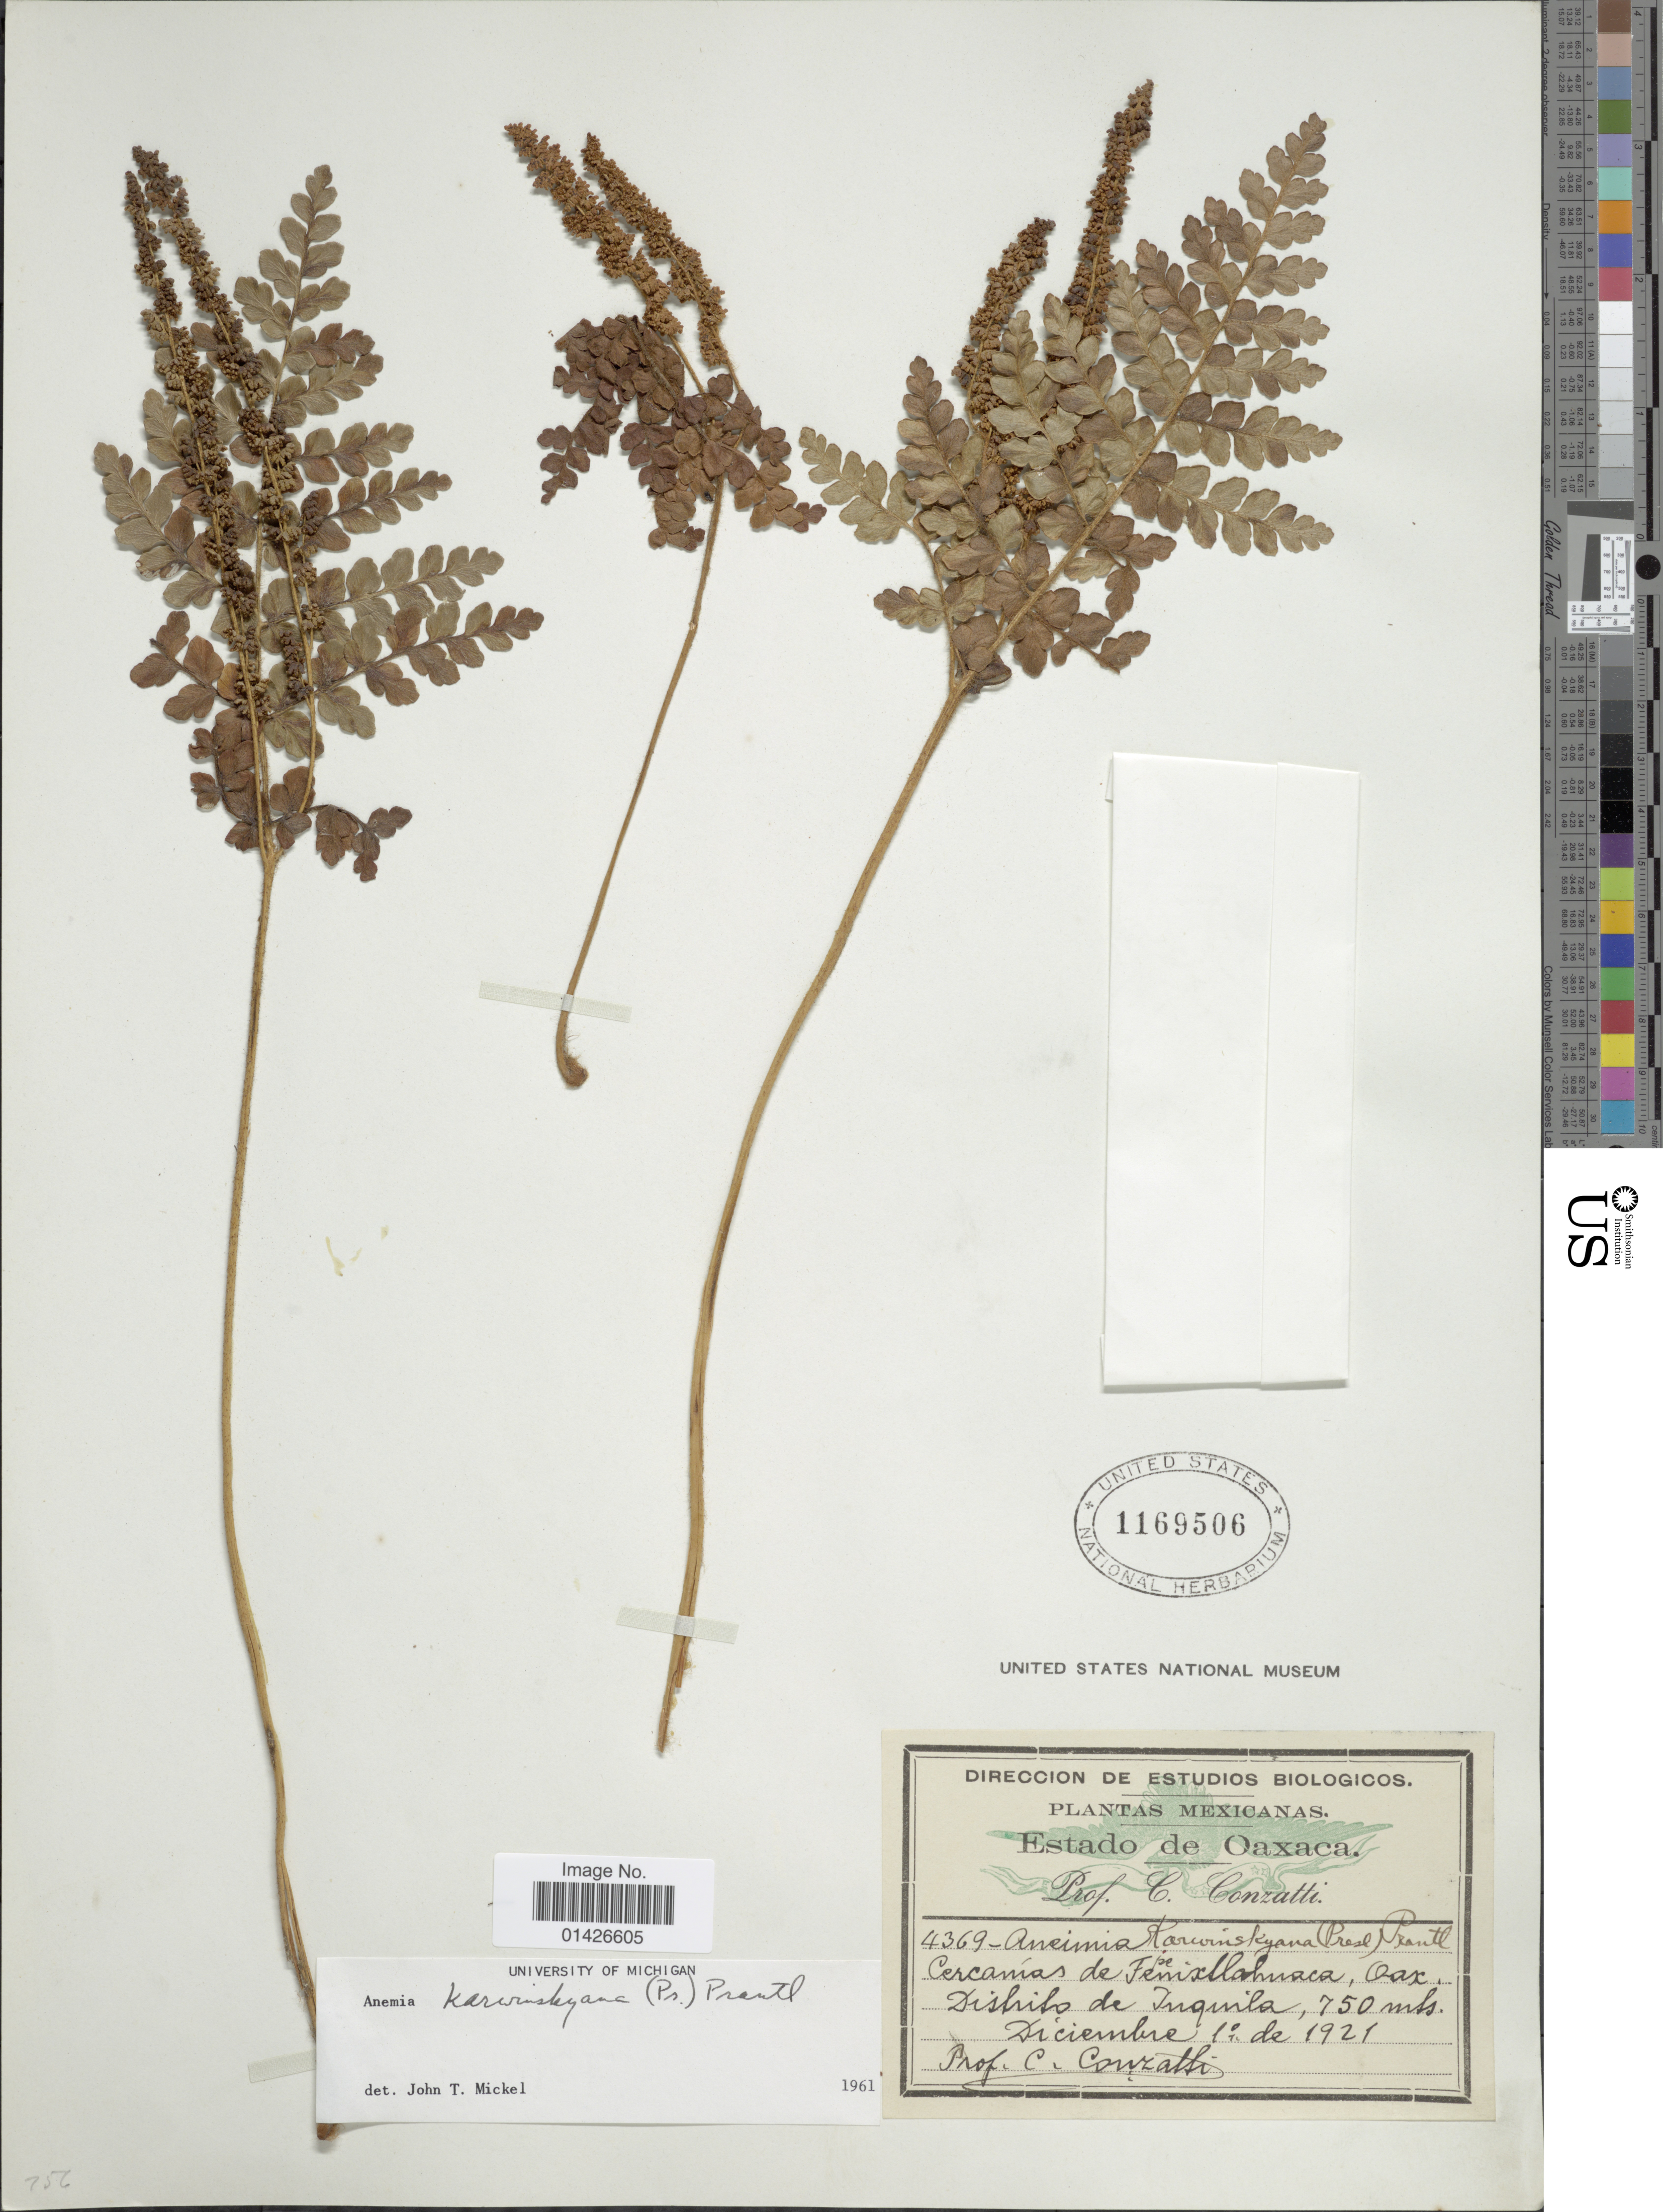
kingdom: Plantae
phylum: Tracheophyta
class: Polypodiopsida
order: Schizaeales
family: Anemiaceae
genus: Anemia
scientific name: Anemia karwinskyana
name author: (C. Presl) Prantl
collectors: C. Conzatti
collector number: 4369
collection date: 1921-12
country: Mexico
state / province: Oaxaca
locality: Cercamas de Temixtlahuaca, Distrito de Inguila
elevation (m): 750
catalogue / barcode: US 1169506